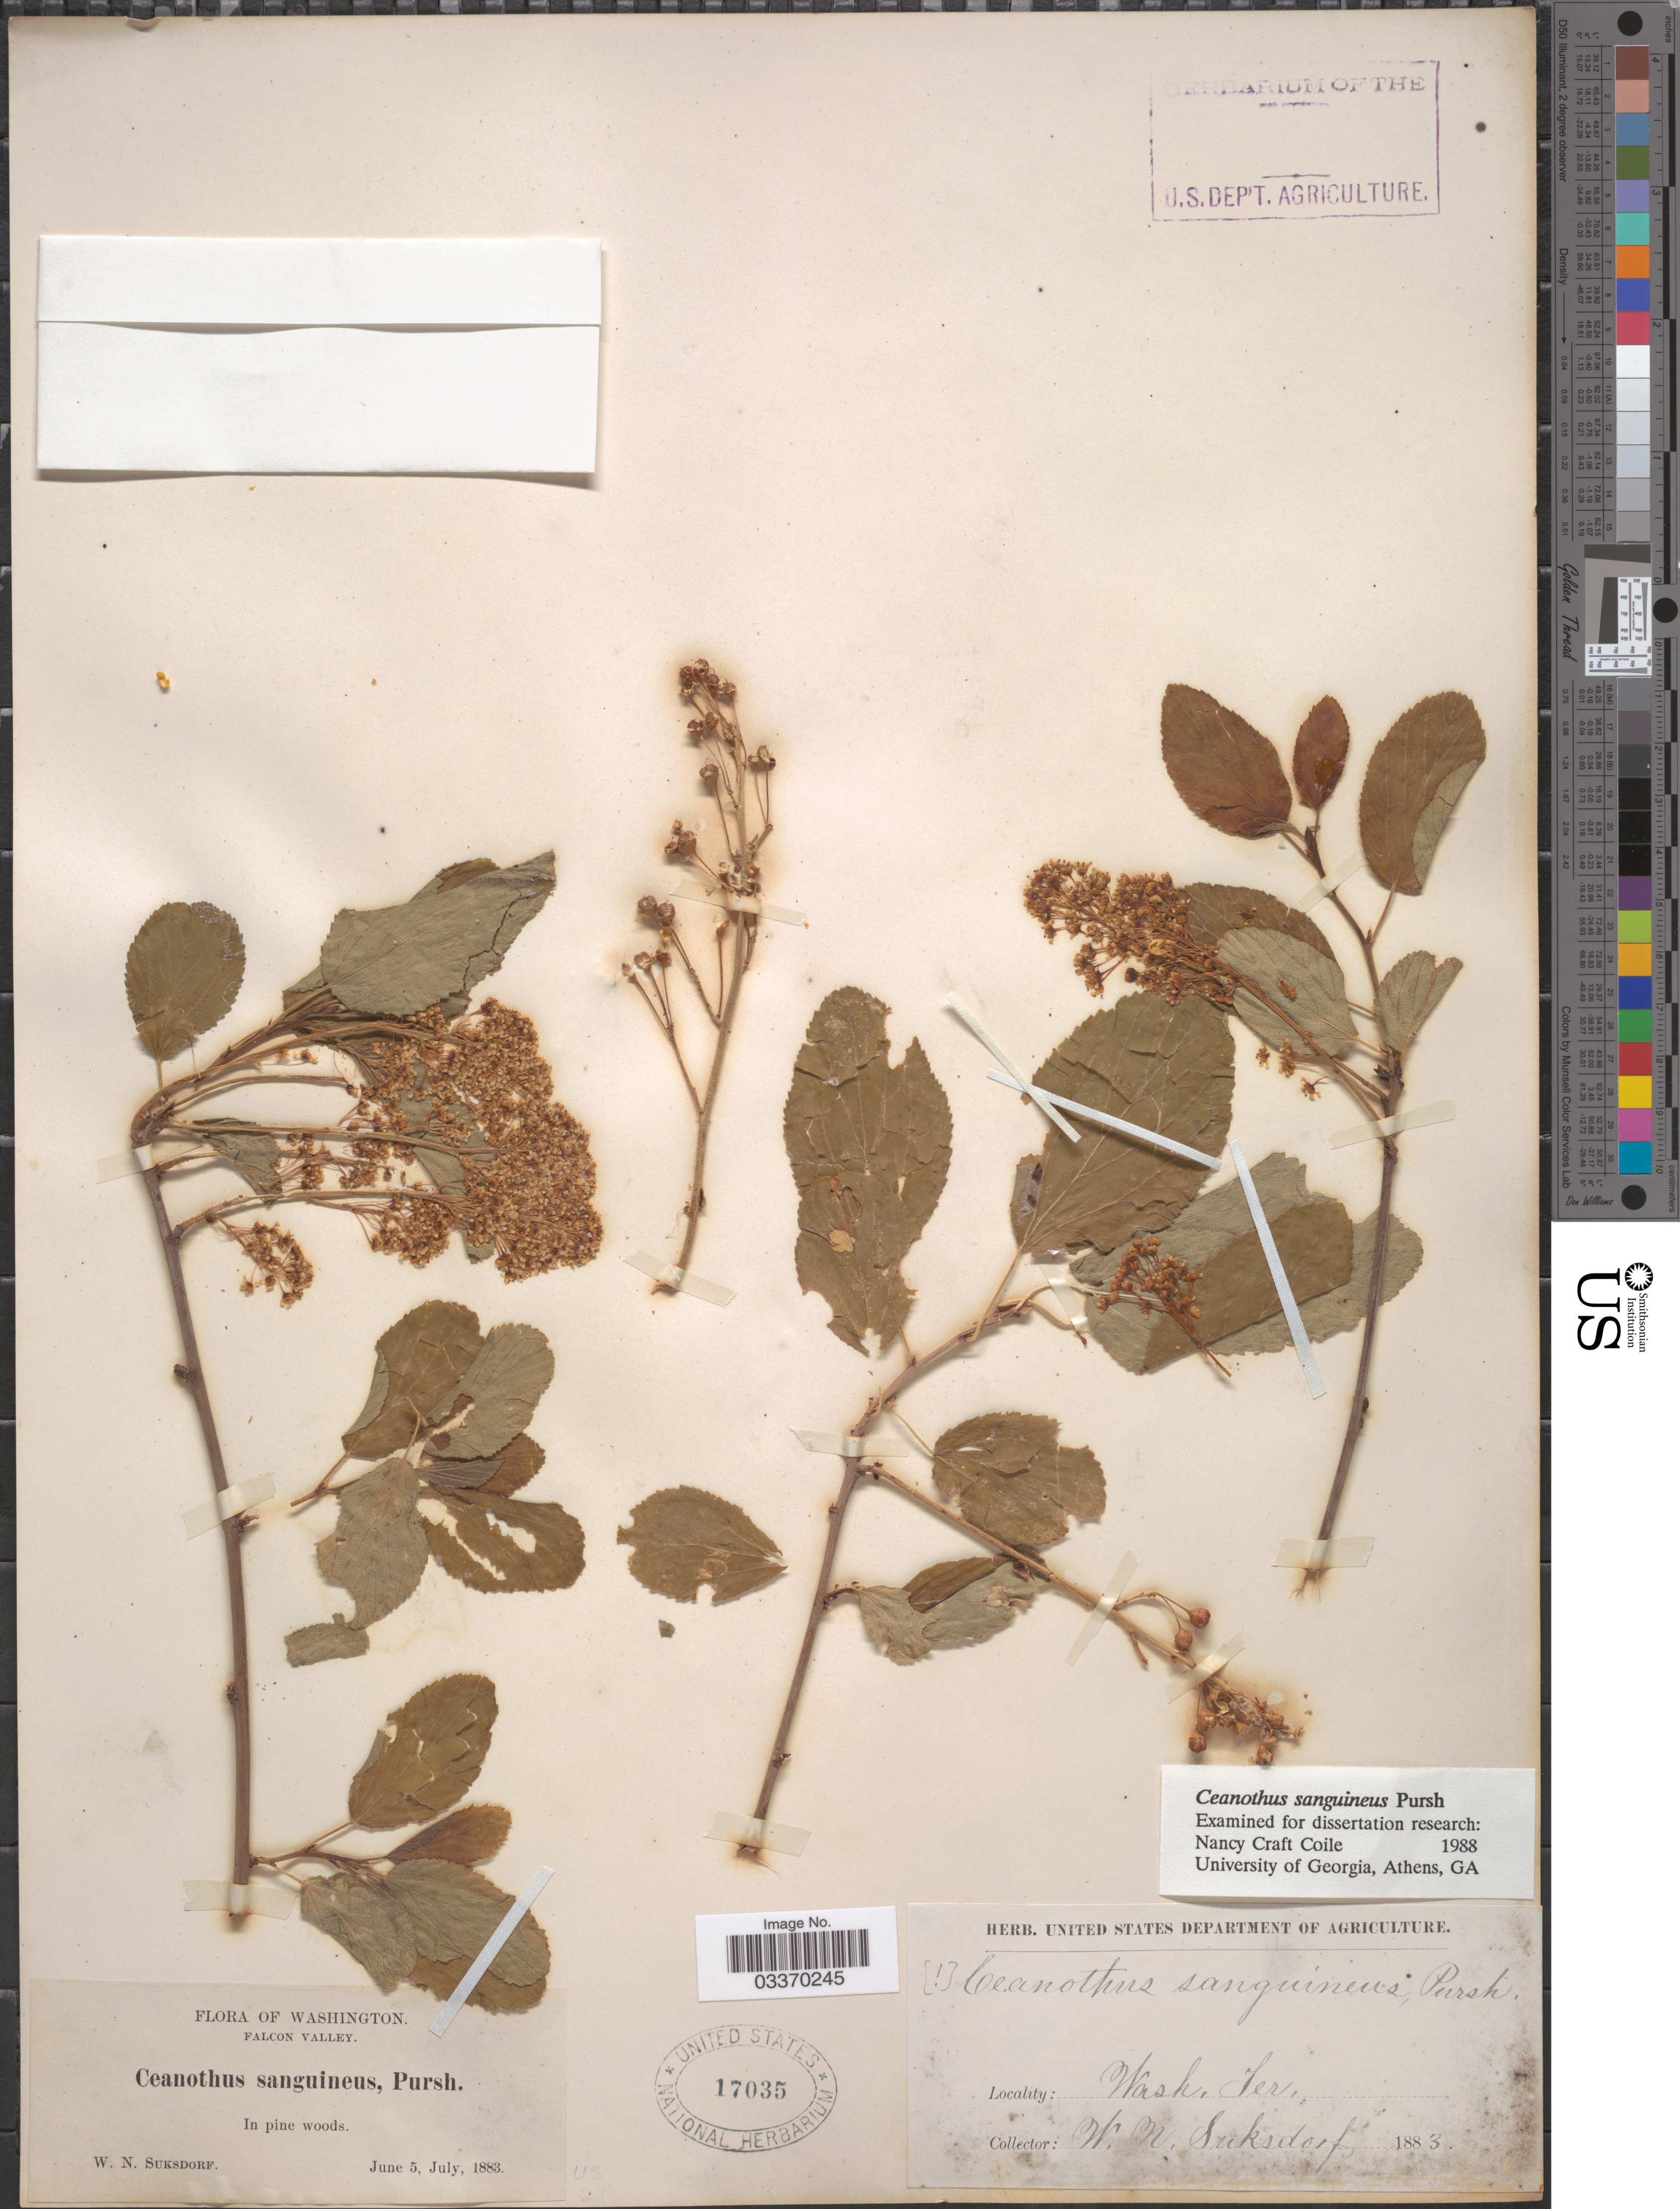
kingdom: Plantae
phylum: Tracheophyta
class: Magnoliopsida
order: Rosales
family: Rhamnaceae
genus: Ceanothus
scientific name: Ceanothus sanguineus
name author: Pursh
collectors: W. N. Suksdorf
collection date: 1883-06-05/1883-07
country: United States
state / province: Washington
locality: Falcon Valley, Wash. Ter.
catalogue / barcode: US 17035